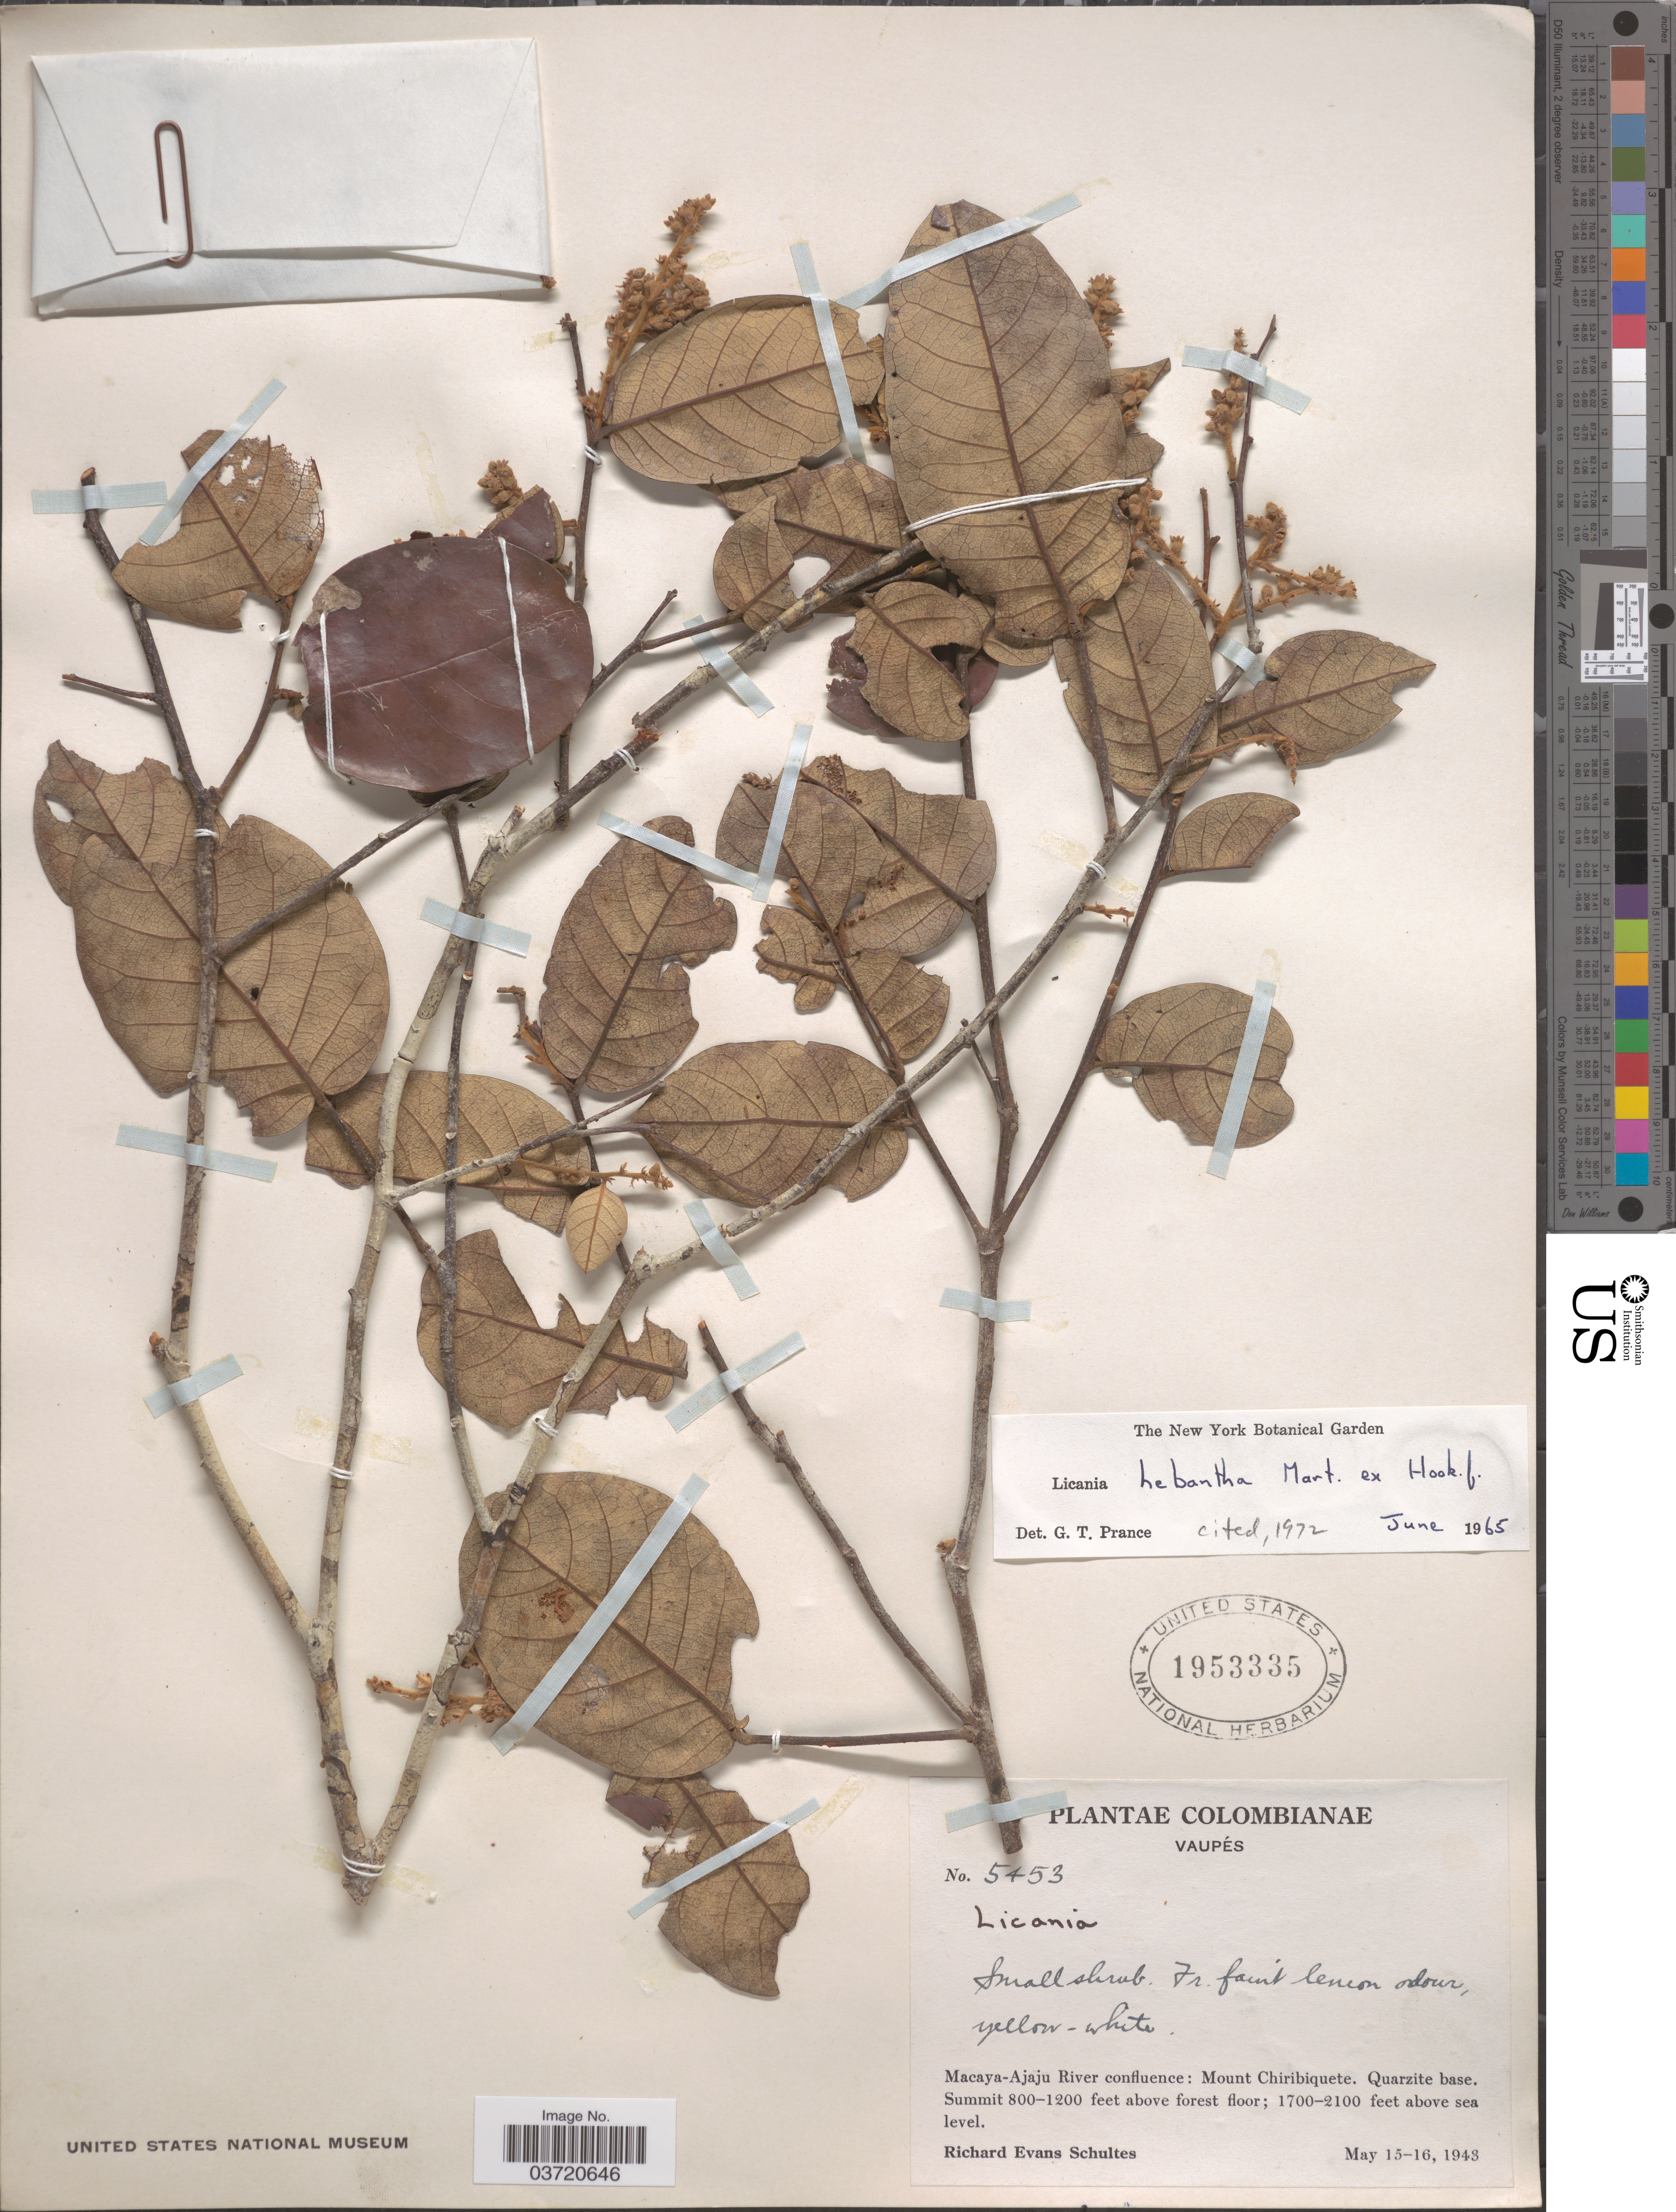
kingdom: Plantae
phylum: Tracheophyta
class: Magnoliopsida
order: Malpighiales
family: Chrysobalanaceae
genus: Licania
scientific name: Licania habantha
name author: Mart. ex Hook. f.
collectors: R. E. Schultes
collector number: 5453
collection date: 1943-05-15/1943-05-16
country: Colombia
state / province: Vaupés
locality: Macaja-Ajaju River confluence: Mount Chiribiquete. Quarzite base.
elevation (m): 244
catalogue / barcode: US 1953335